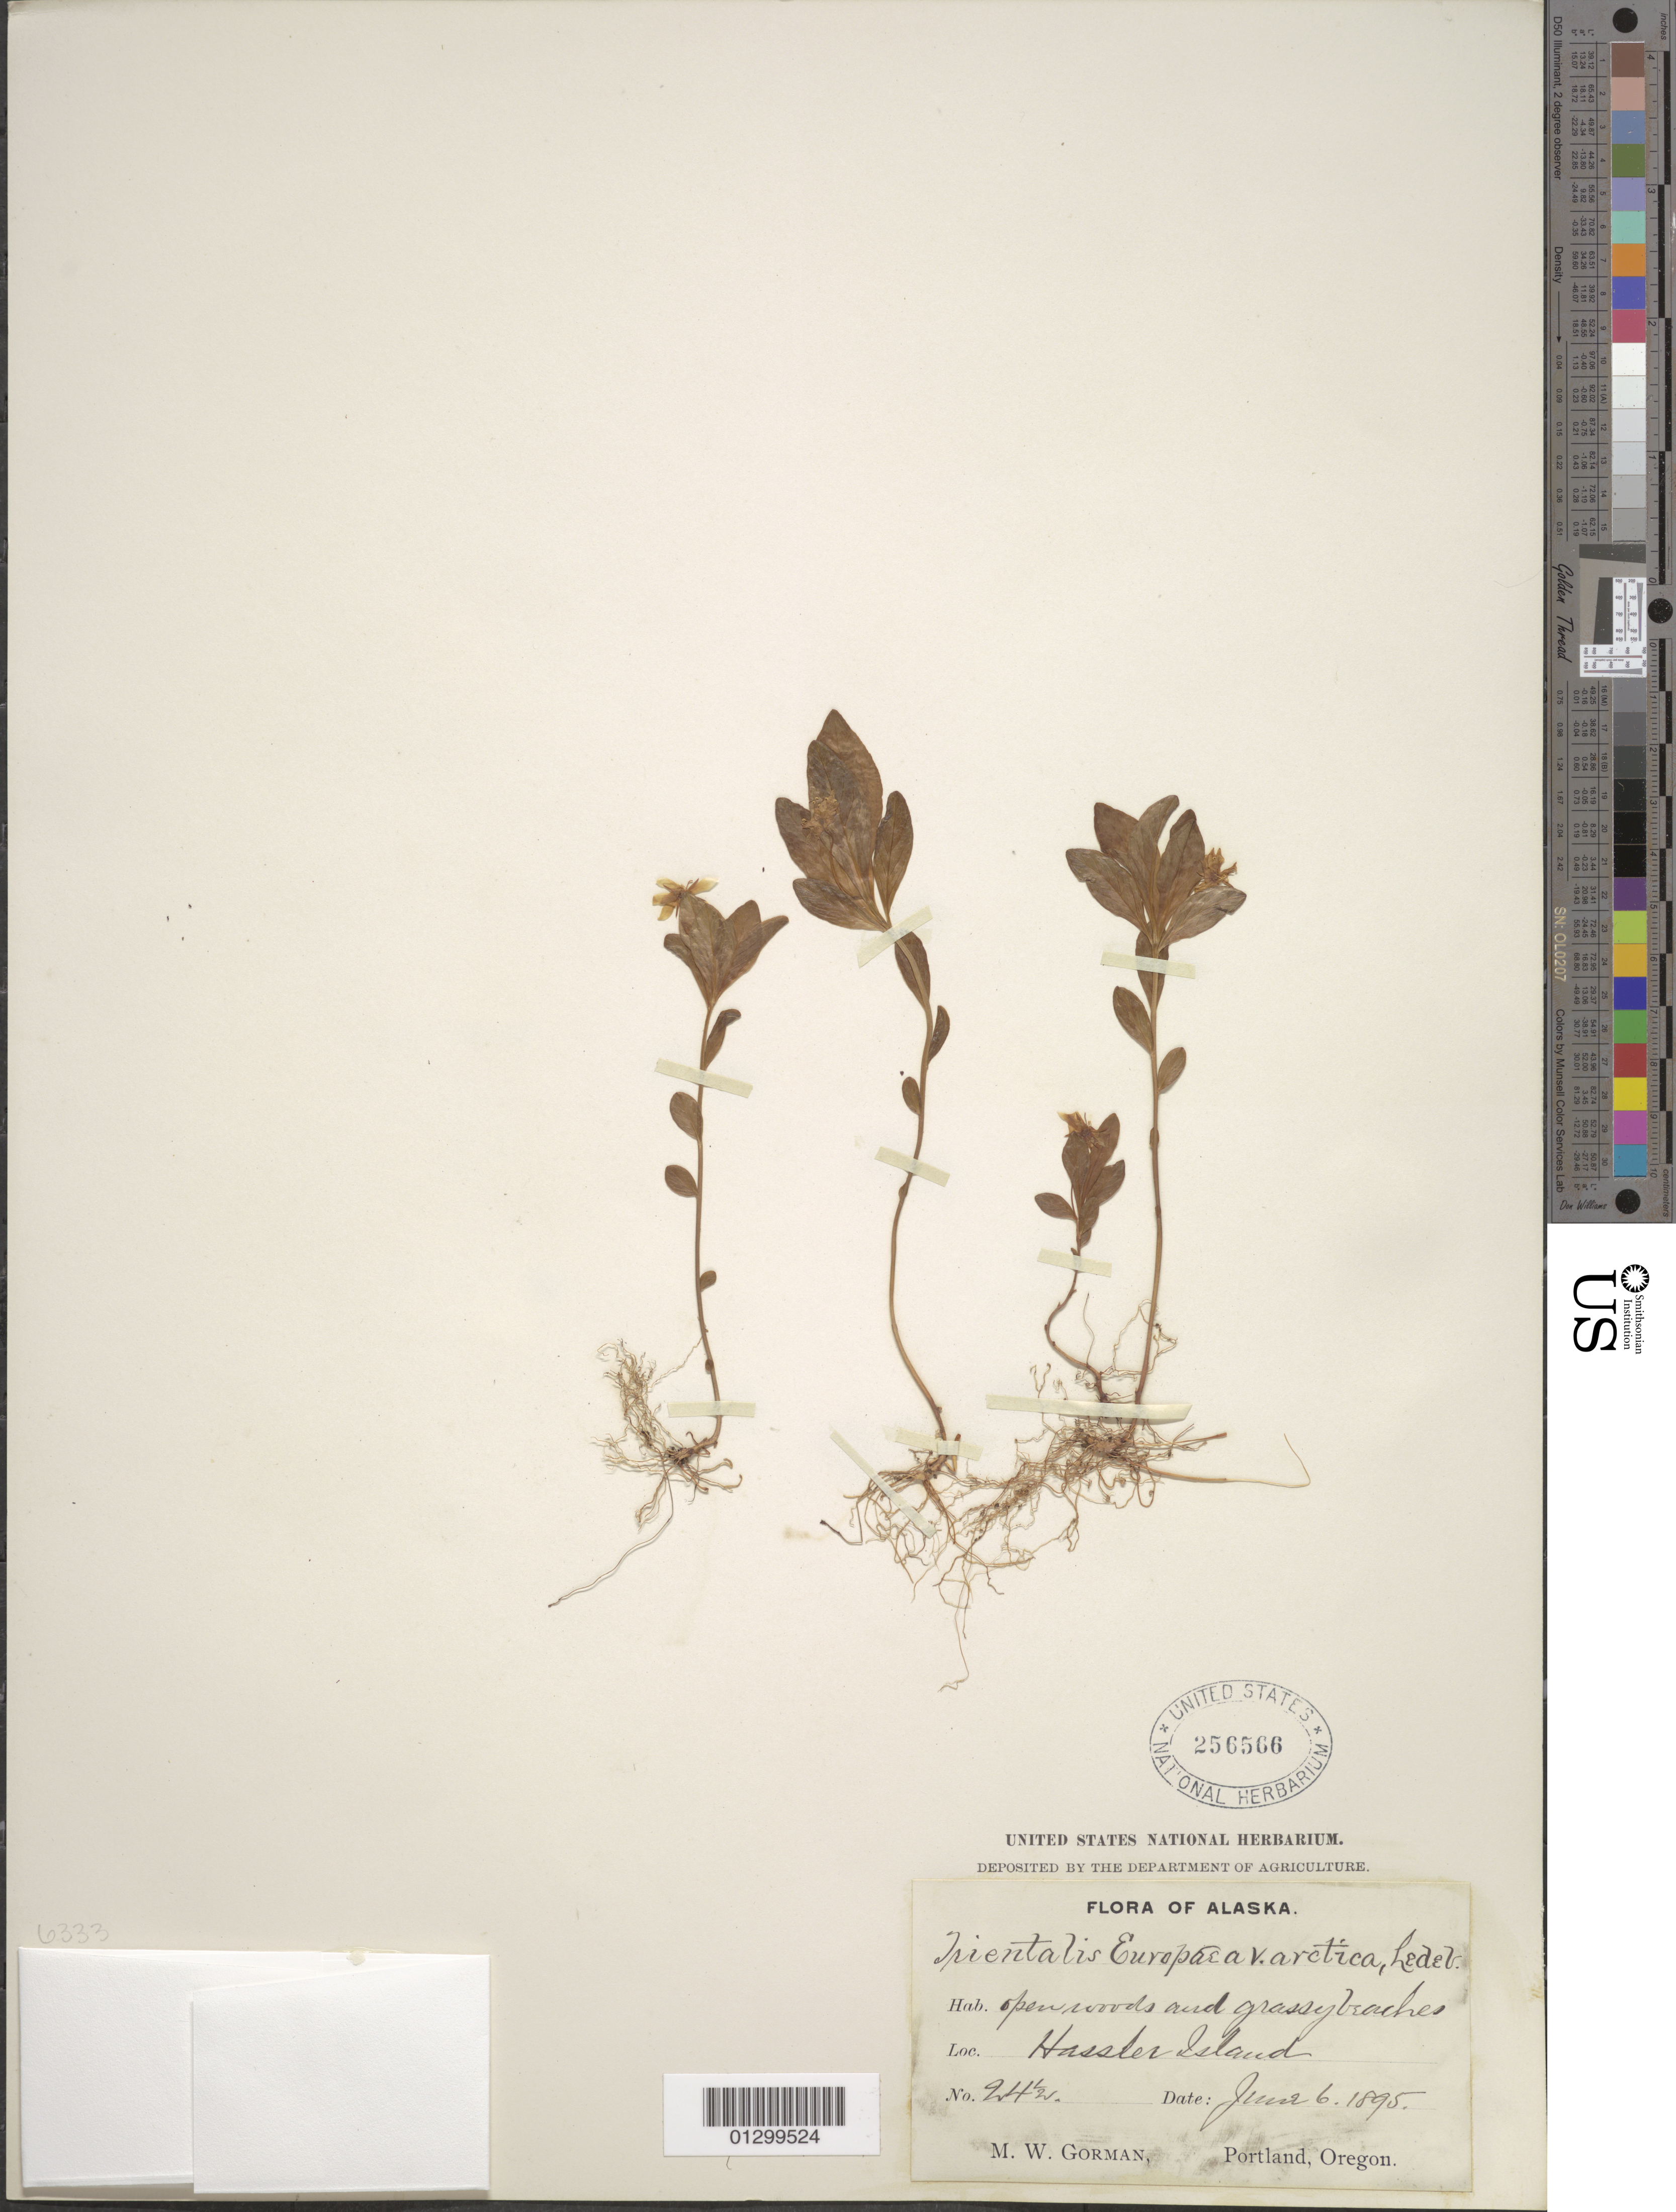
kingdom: Plantae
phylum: Tracheophyta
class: Magnoliopsida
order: Ericales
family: Primulaceae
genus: Trientalis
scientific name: Trientalis europaea subsp. arctica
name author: (Fisch. ex Hook.) Hultén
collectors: M. W. Gorman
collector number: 24.5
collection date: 1895-06-06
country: United States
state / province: Alaska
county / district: Ketchikan Gateway Borough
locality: Hassler Island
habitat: open woods and grassy beaches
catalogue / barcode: US 256566